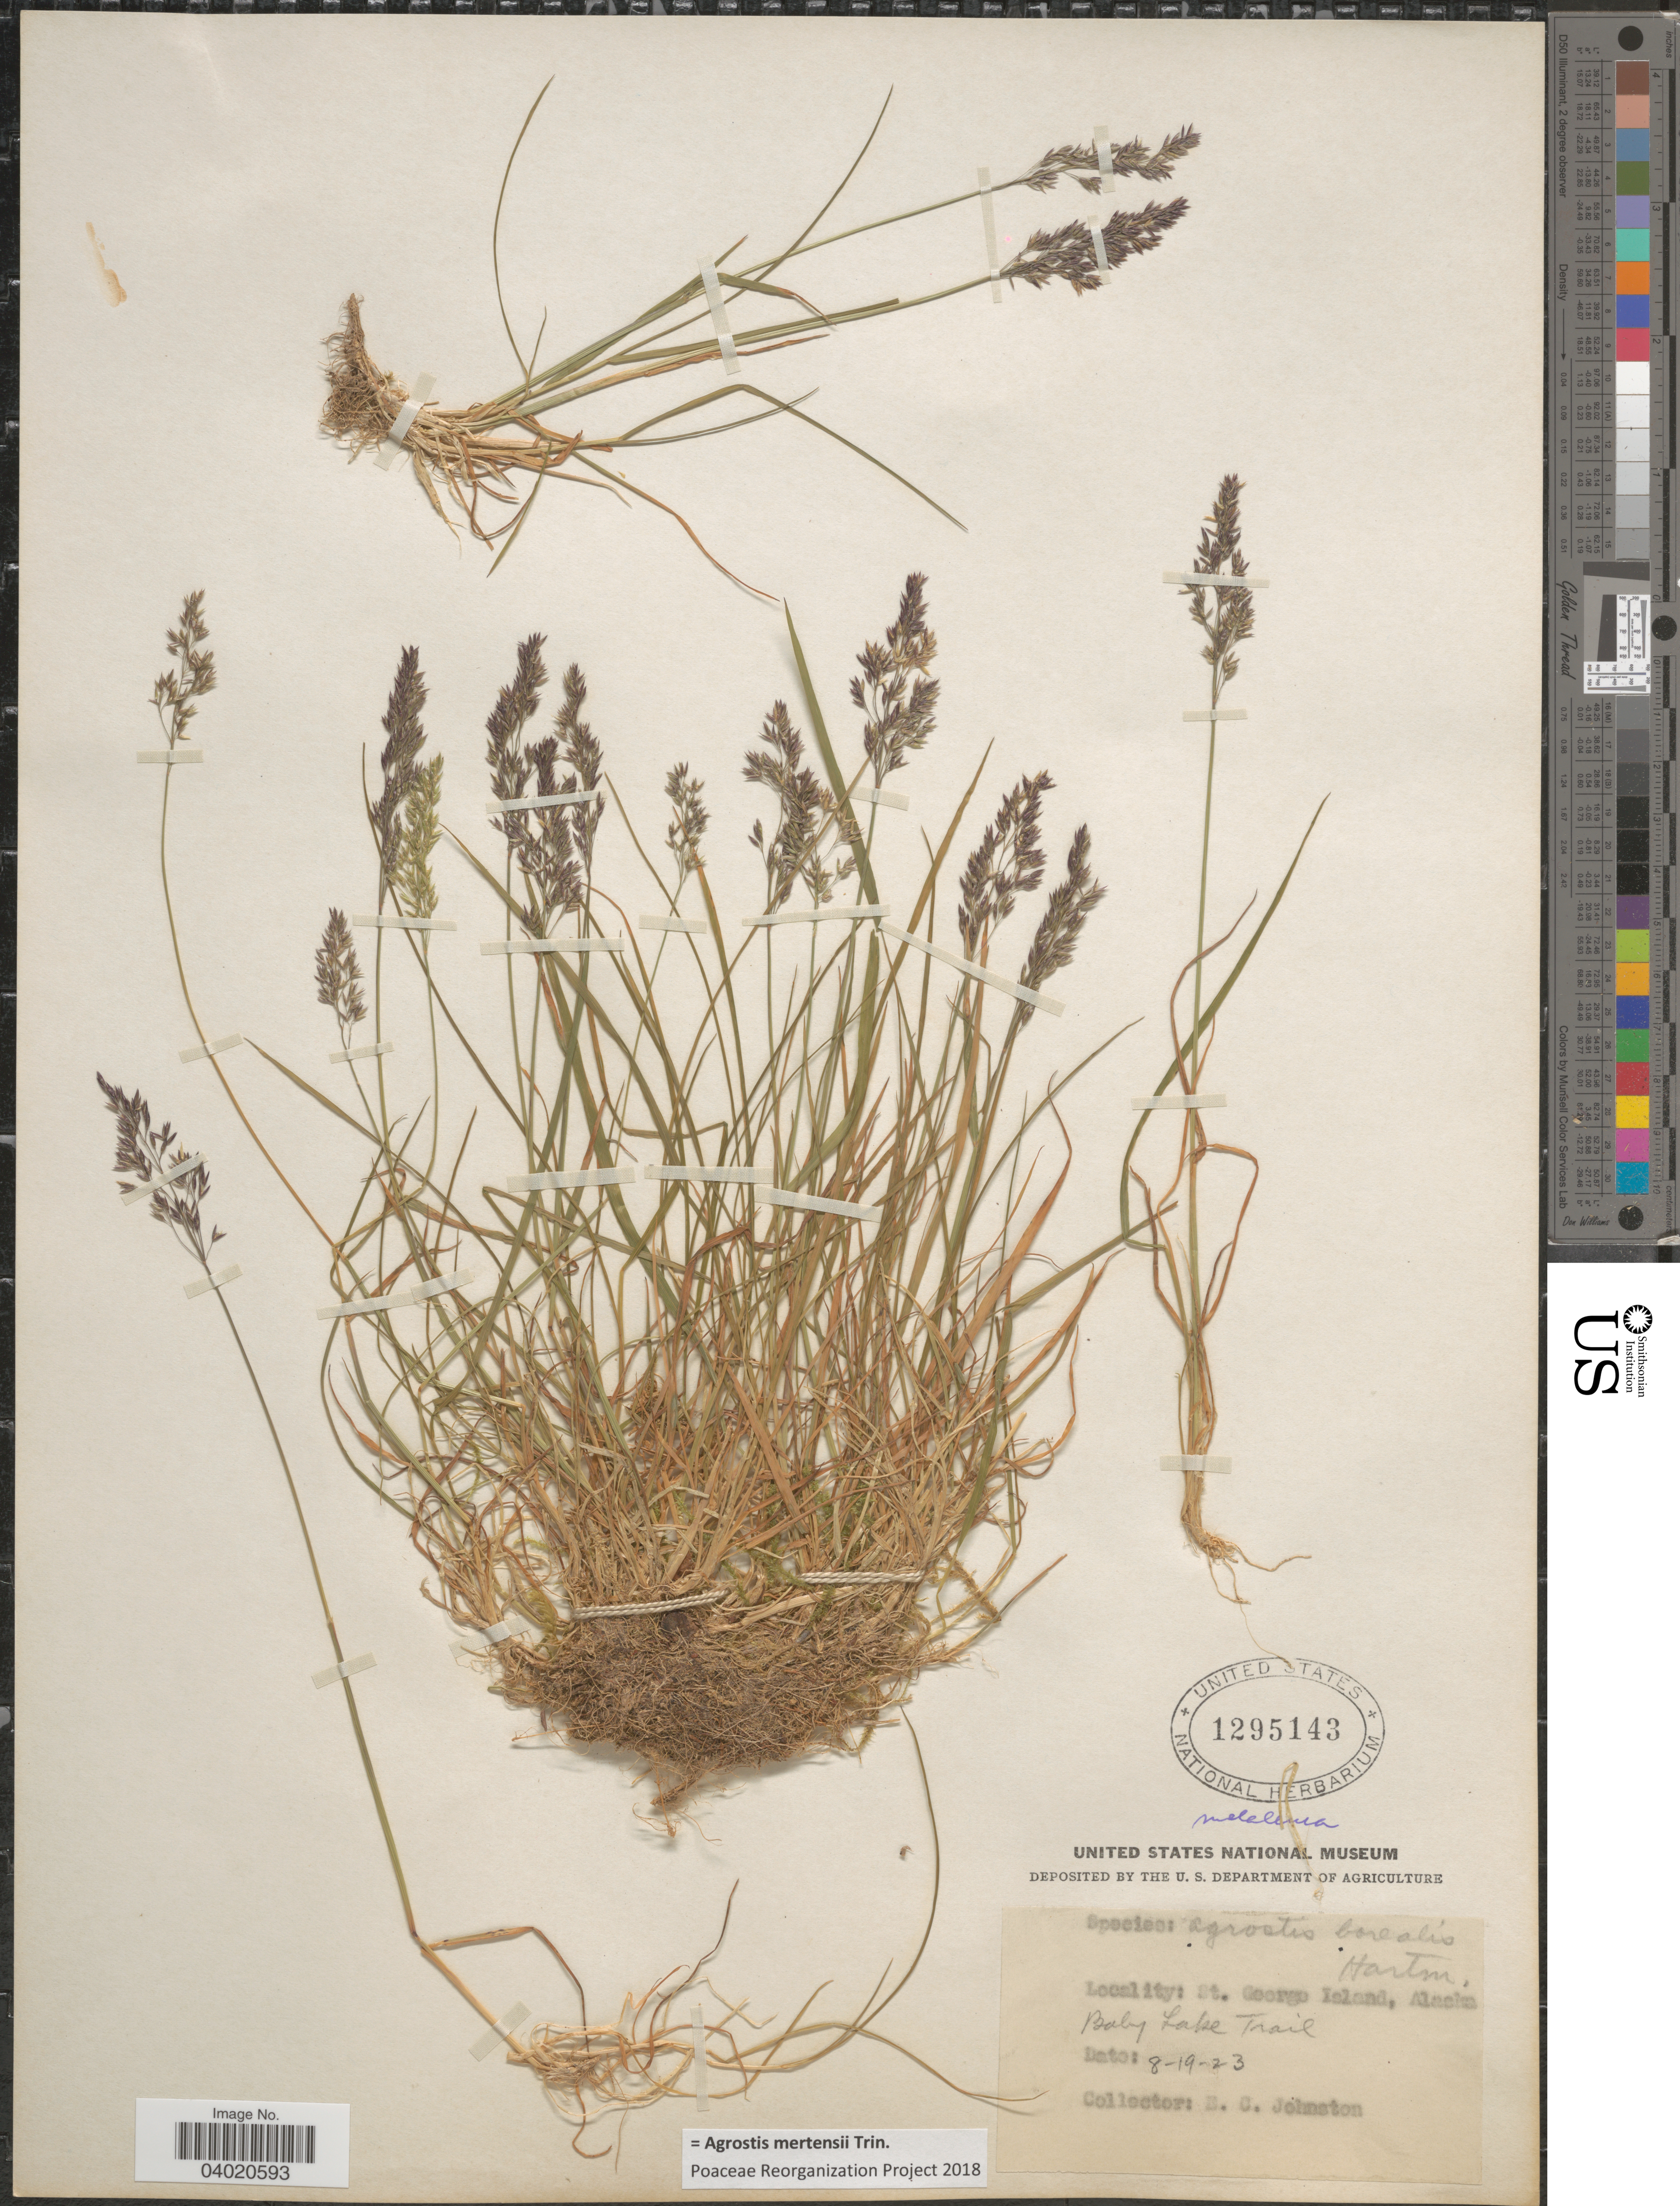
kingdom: Plantae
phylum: Tracheophyta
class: Liliopsida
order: Poales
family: Poaceae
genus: Agrostis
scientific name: Agrostis mertensii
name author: Trin.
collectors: E. C. Johnston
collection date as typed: Transcribed d/m/y: 19/8/23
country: United States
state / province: Alaska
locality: St. George Island. Baby Lake Trail.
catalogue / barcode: US 1295143